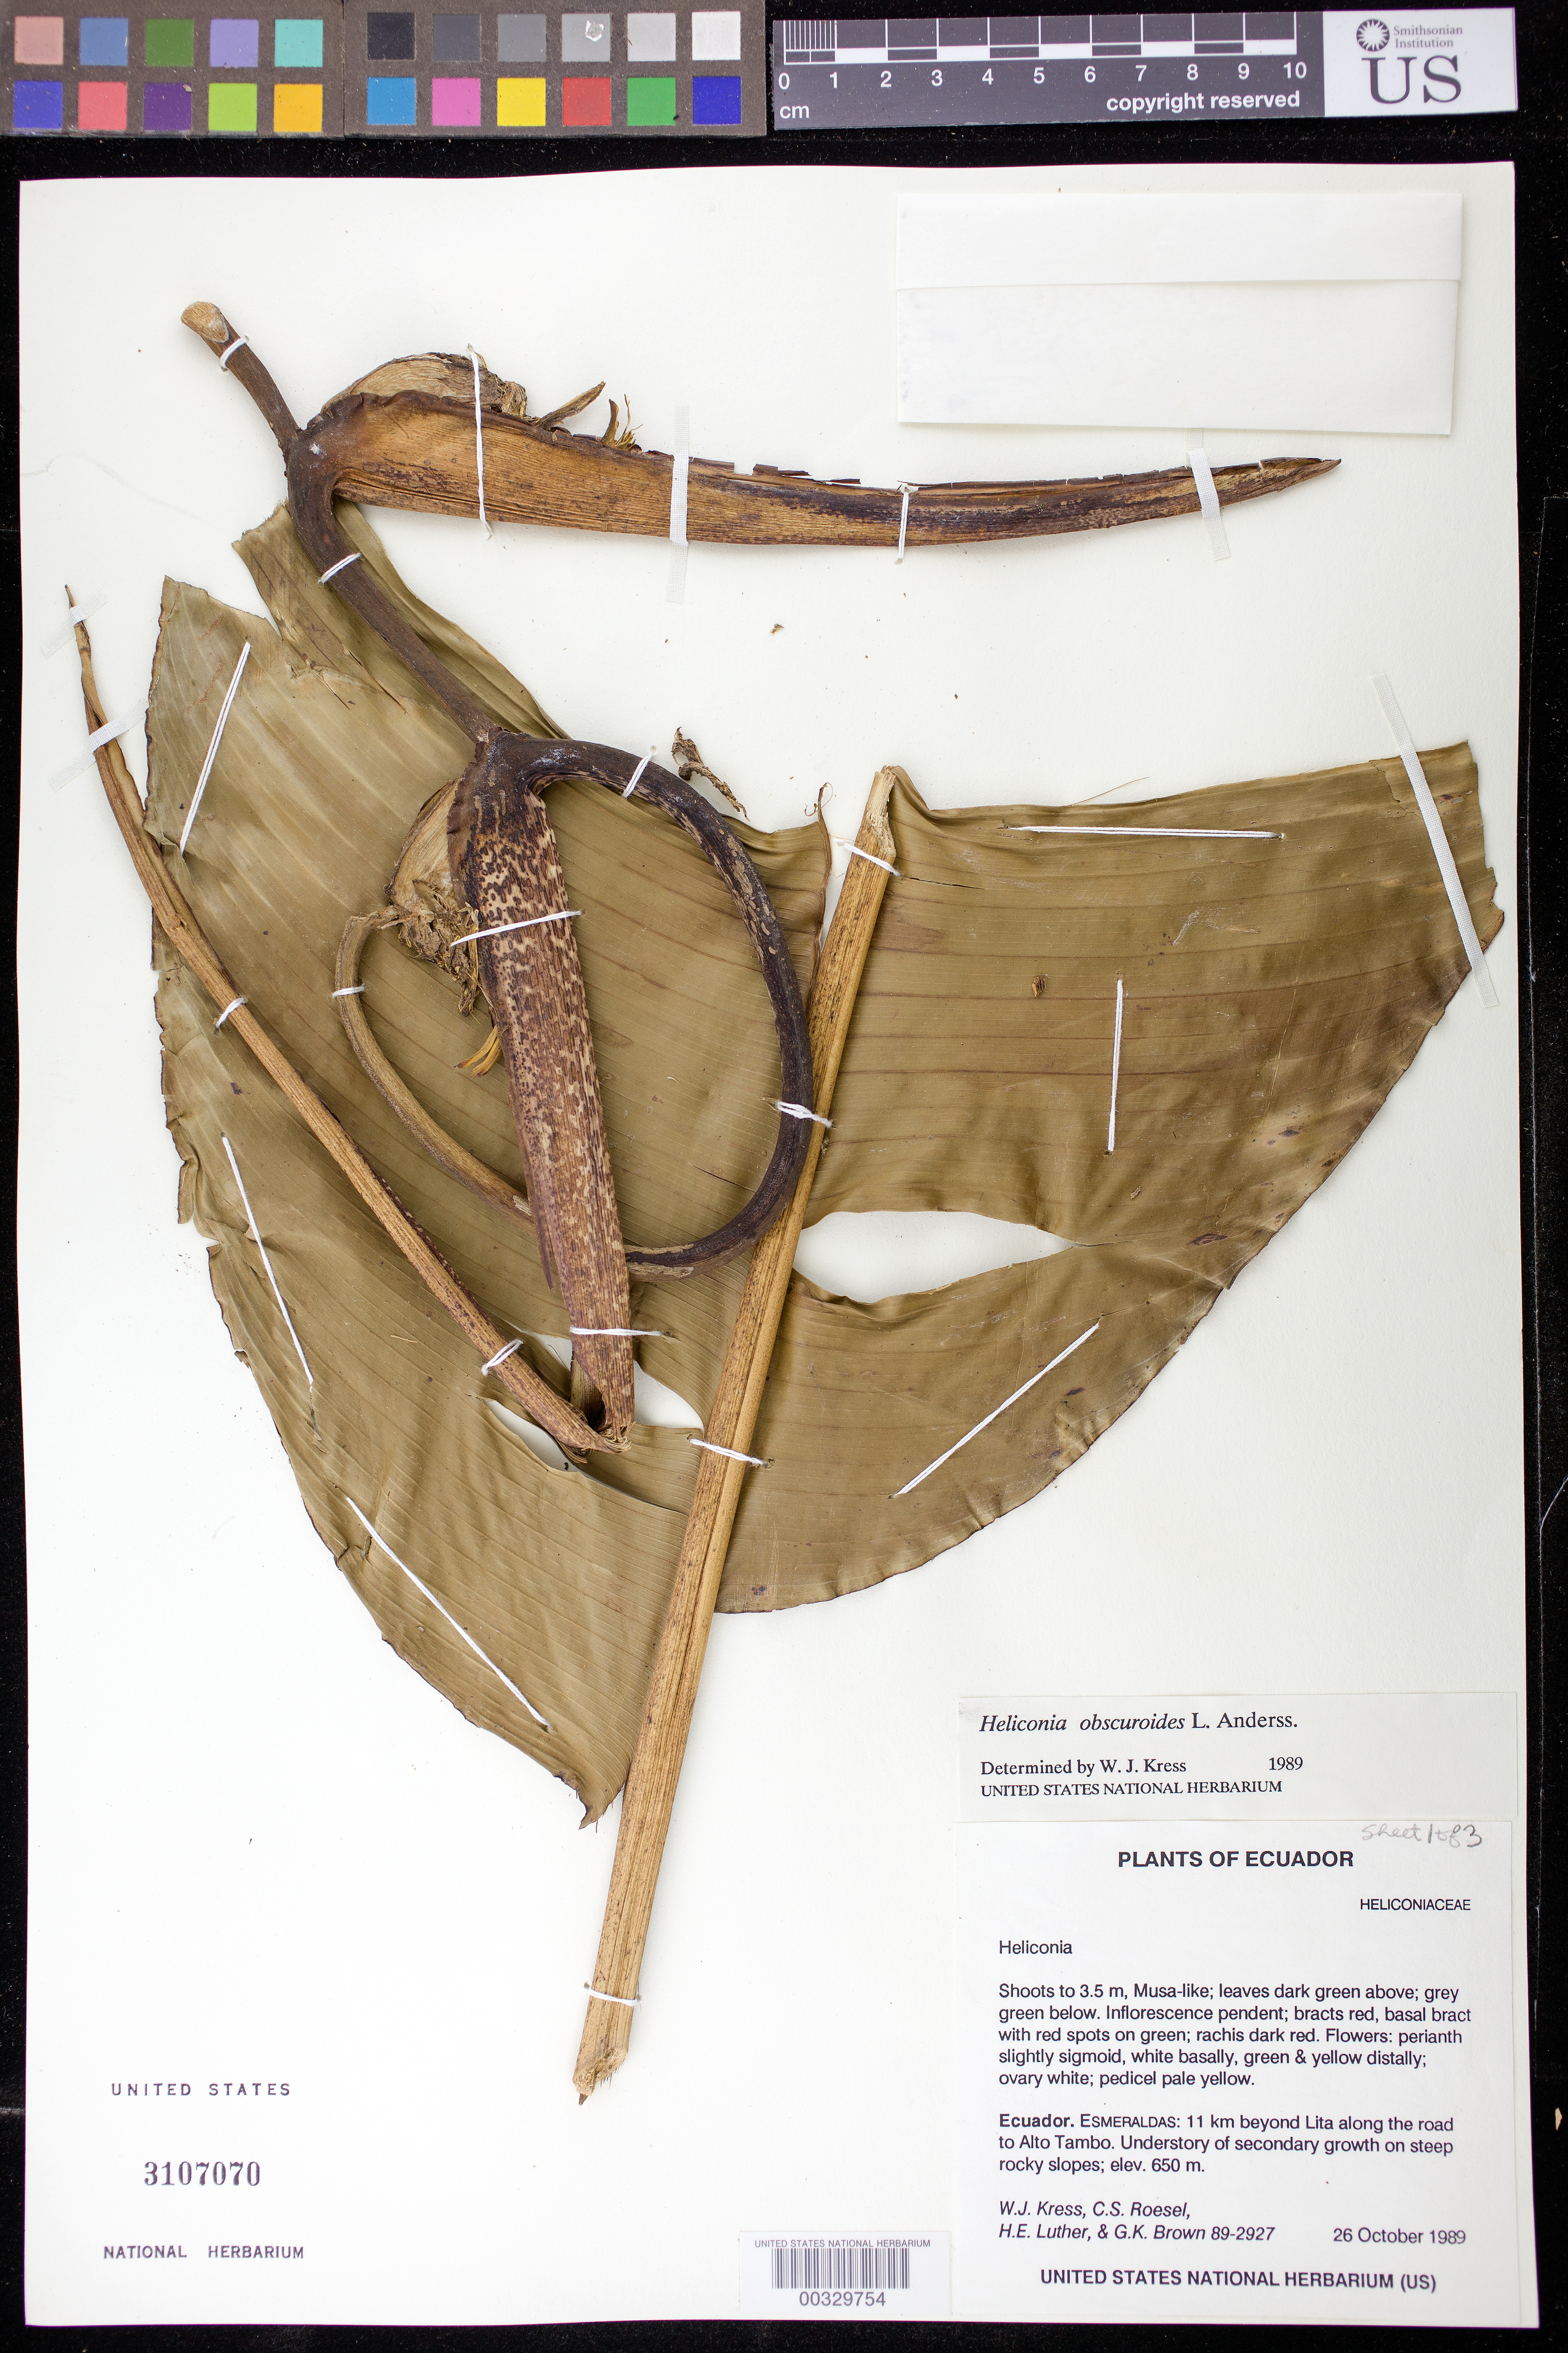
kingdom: Plantae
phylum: Tracheophyta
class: Liliopsida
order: Zingiberales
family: Heliconiaceae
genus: Heliconia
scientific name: Heliconia obscuroides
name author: L. Andersson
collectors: W. J. Kress, C. S. Roesel, Harry E. Luther & G. K. Brown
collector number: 88-2927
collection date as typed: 26 Oct 1989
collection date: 1989-10-26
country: Ecuador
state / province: Esmeraldas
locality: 11 km beyond Lita along road to Alto Tambo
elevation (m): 650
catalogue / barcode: US 3107070